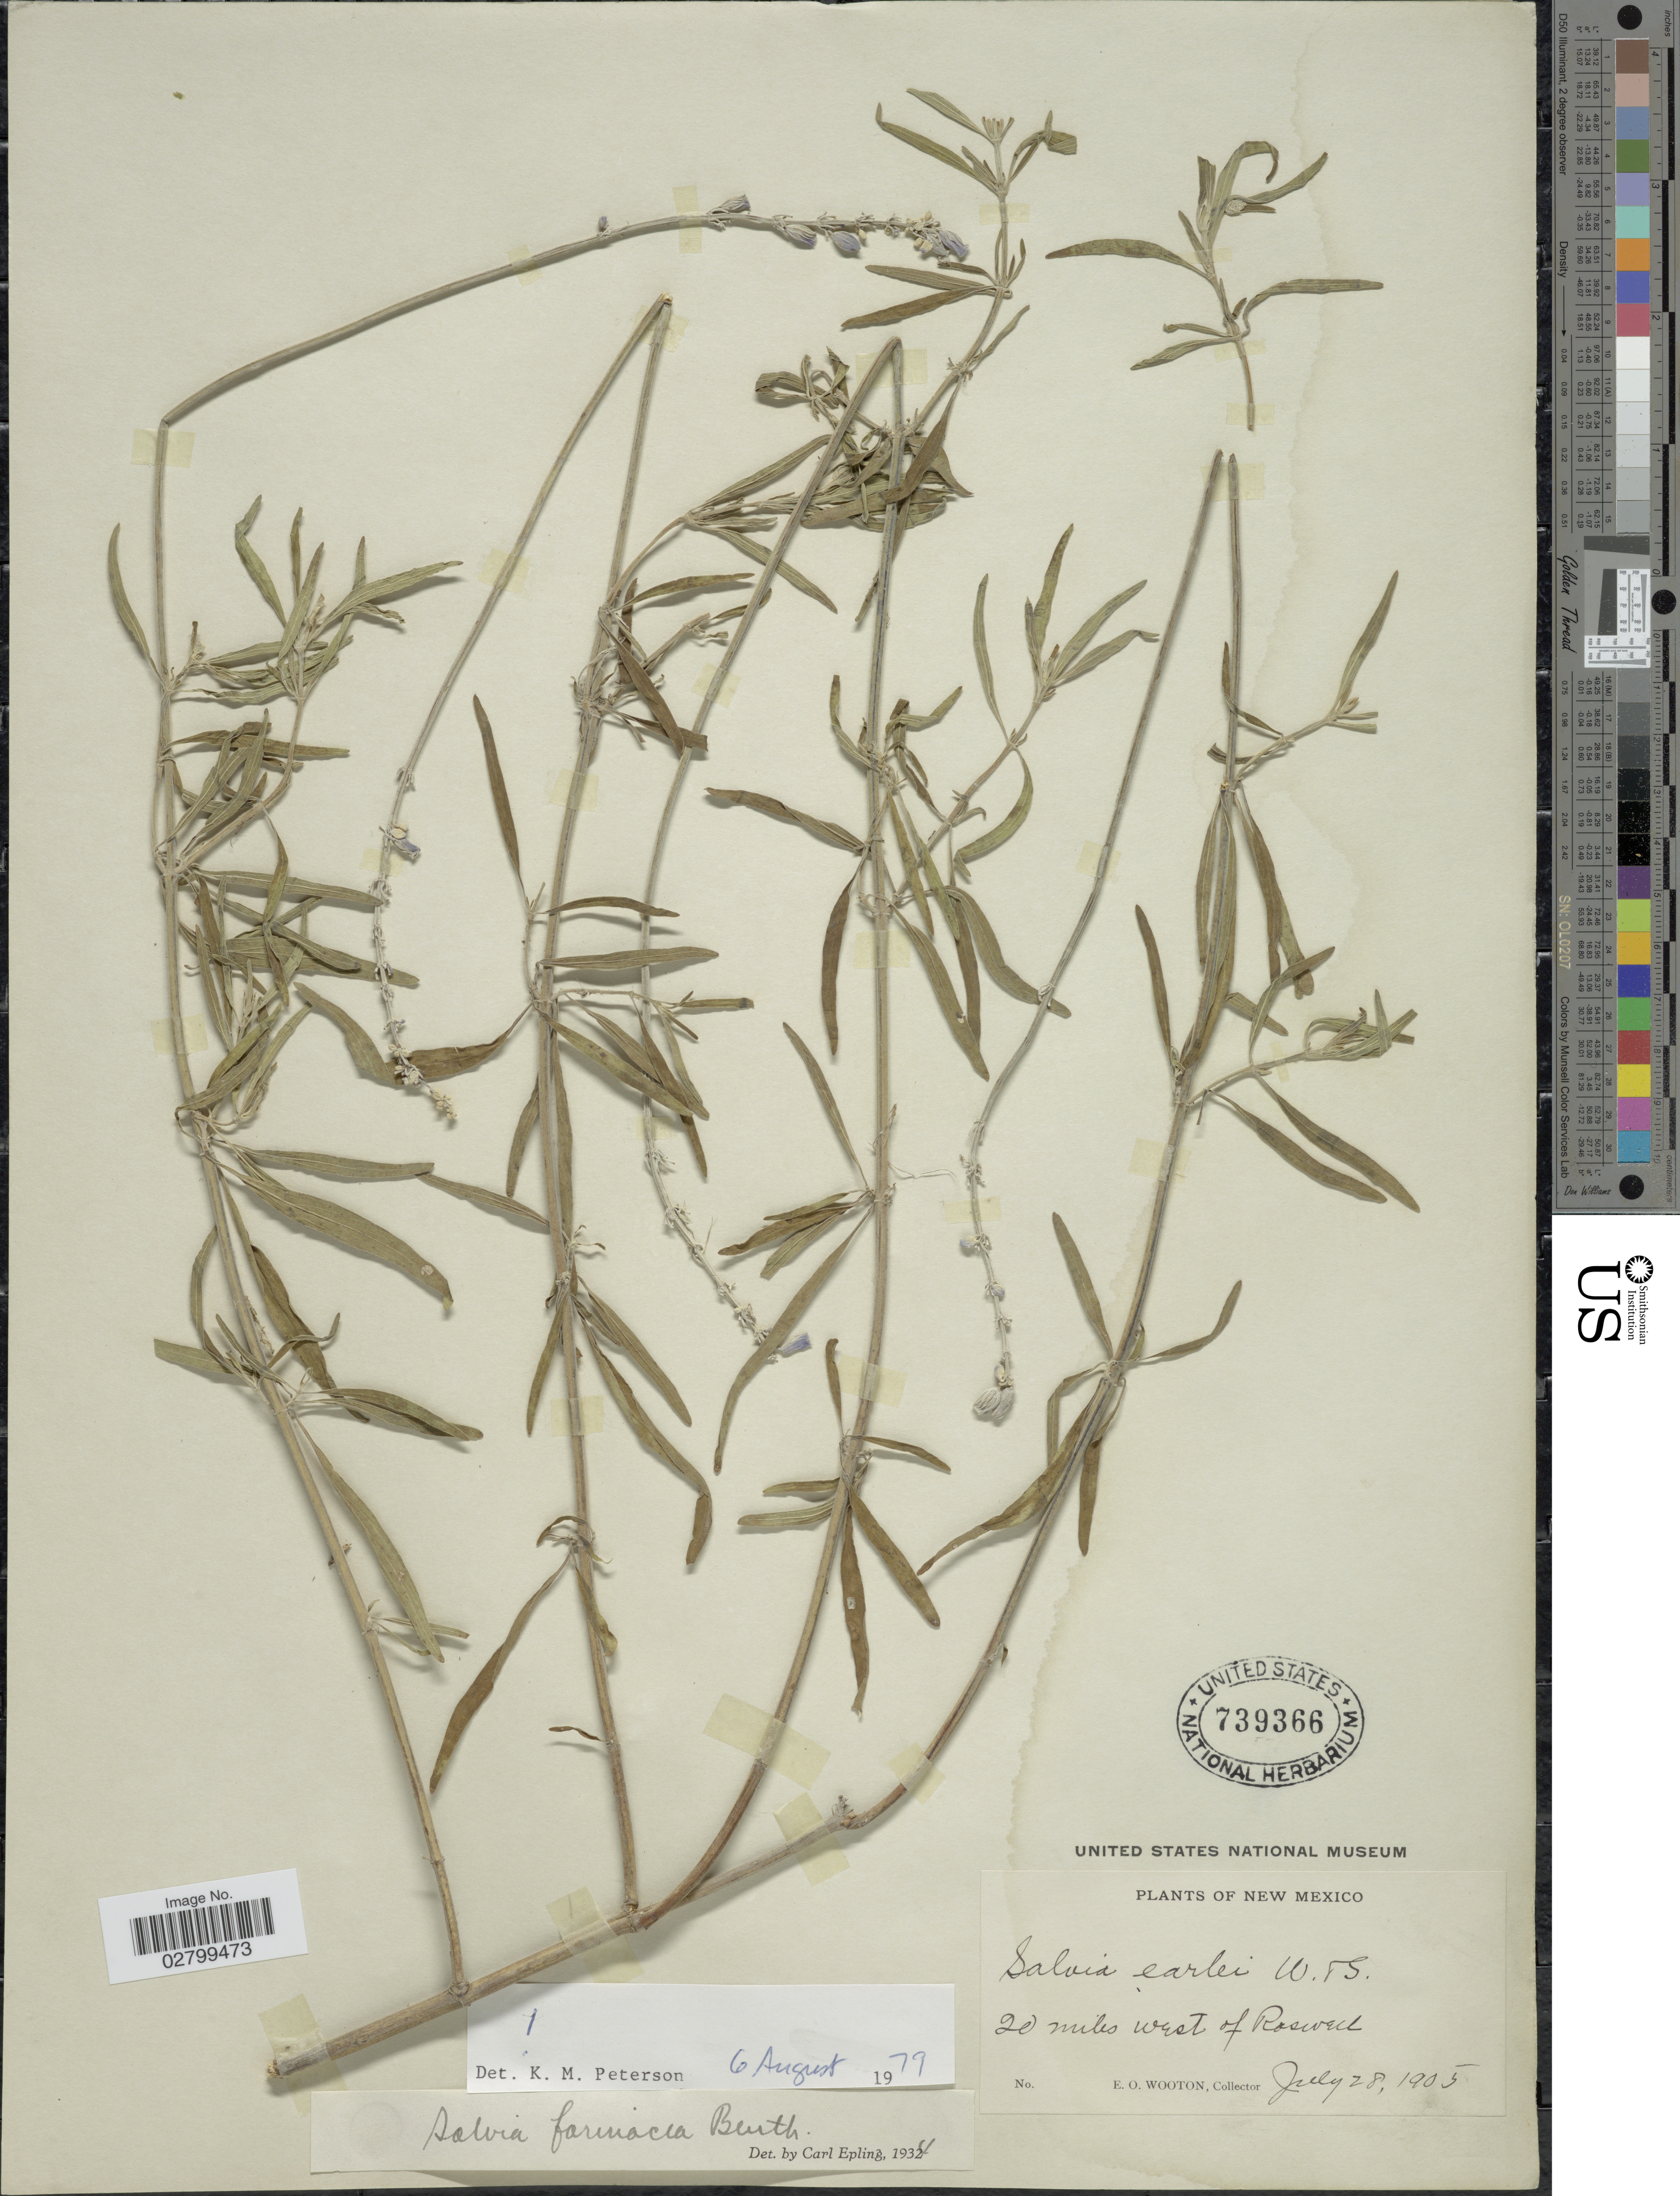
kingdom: Plantae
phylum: Tracheophyta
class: Magnoliopsida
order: Lamiales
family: Lamiaceae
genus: Salvia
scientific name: Salvia farinacea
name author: Benth.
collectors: E. O. Wooton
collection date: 1905-07-28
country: United States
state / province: New Mexico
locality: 20 miles west of Roswell.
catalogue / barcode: US 739366